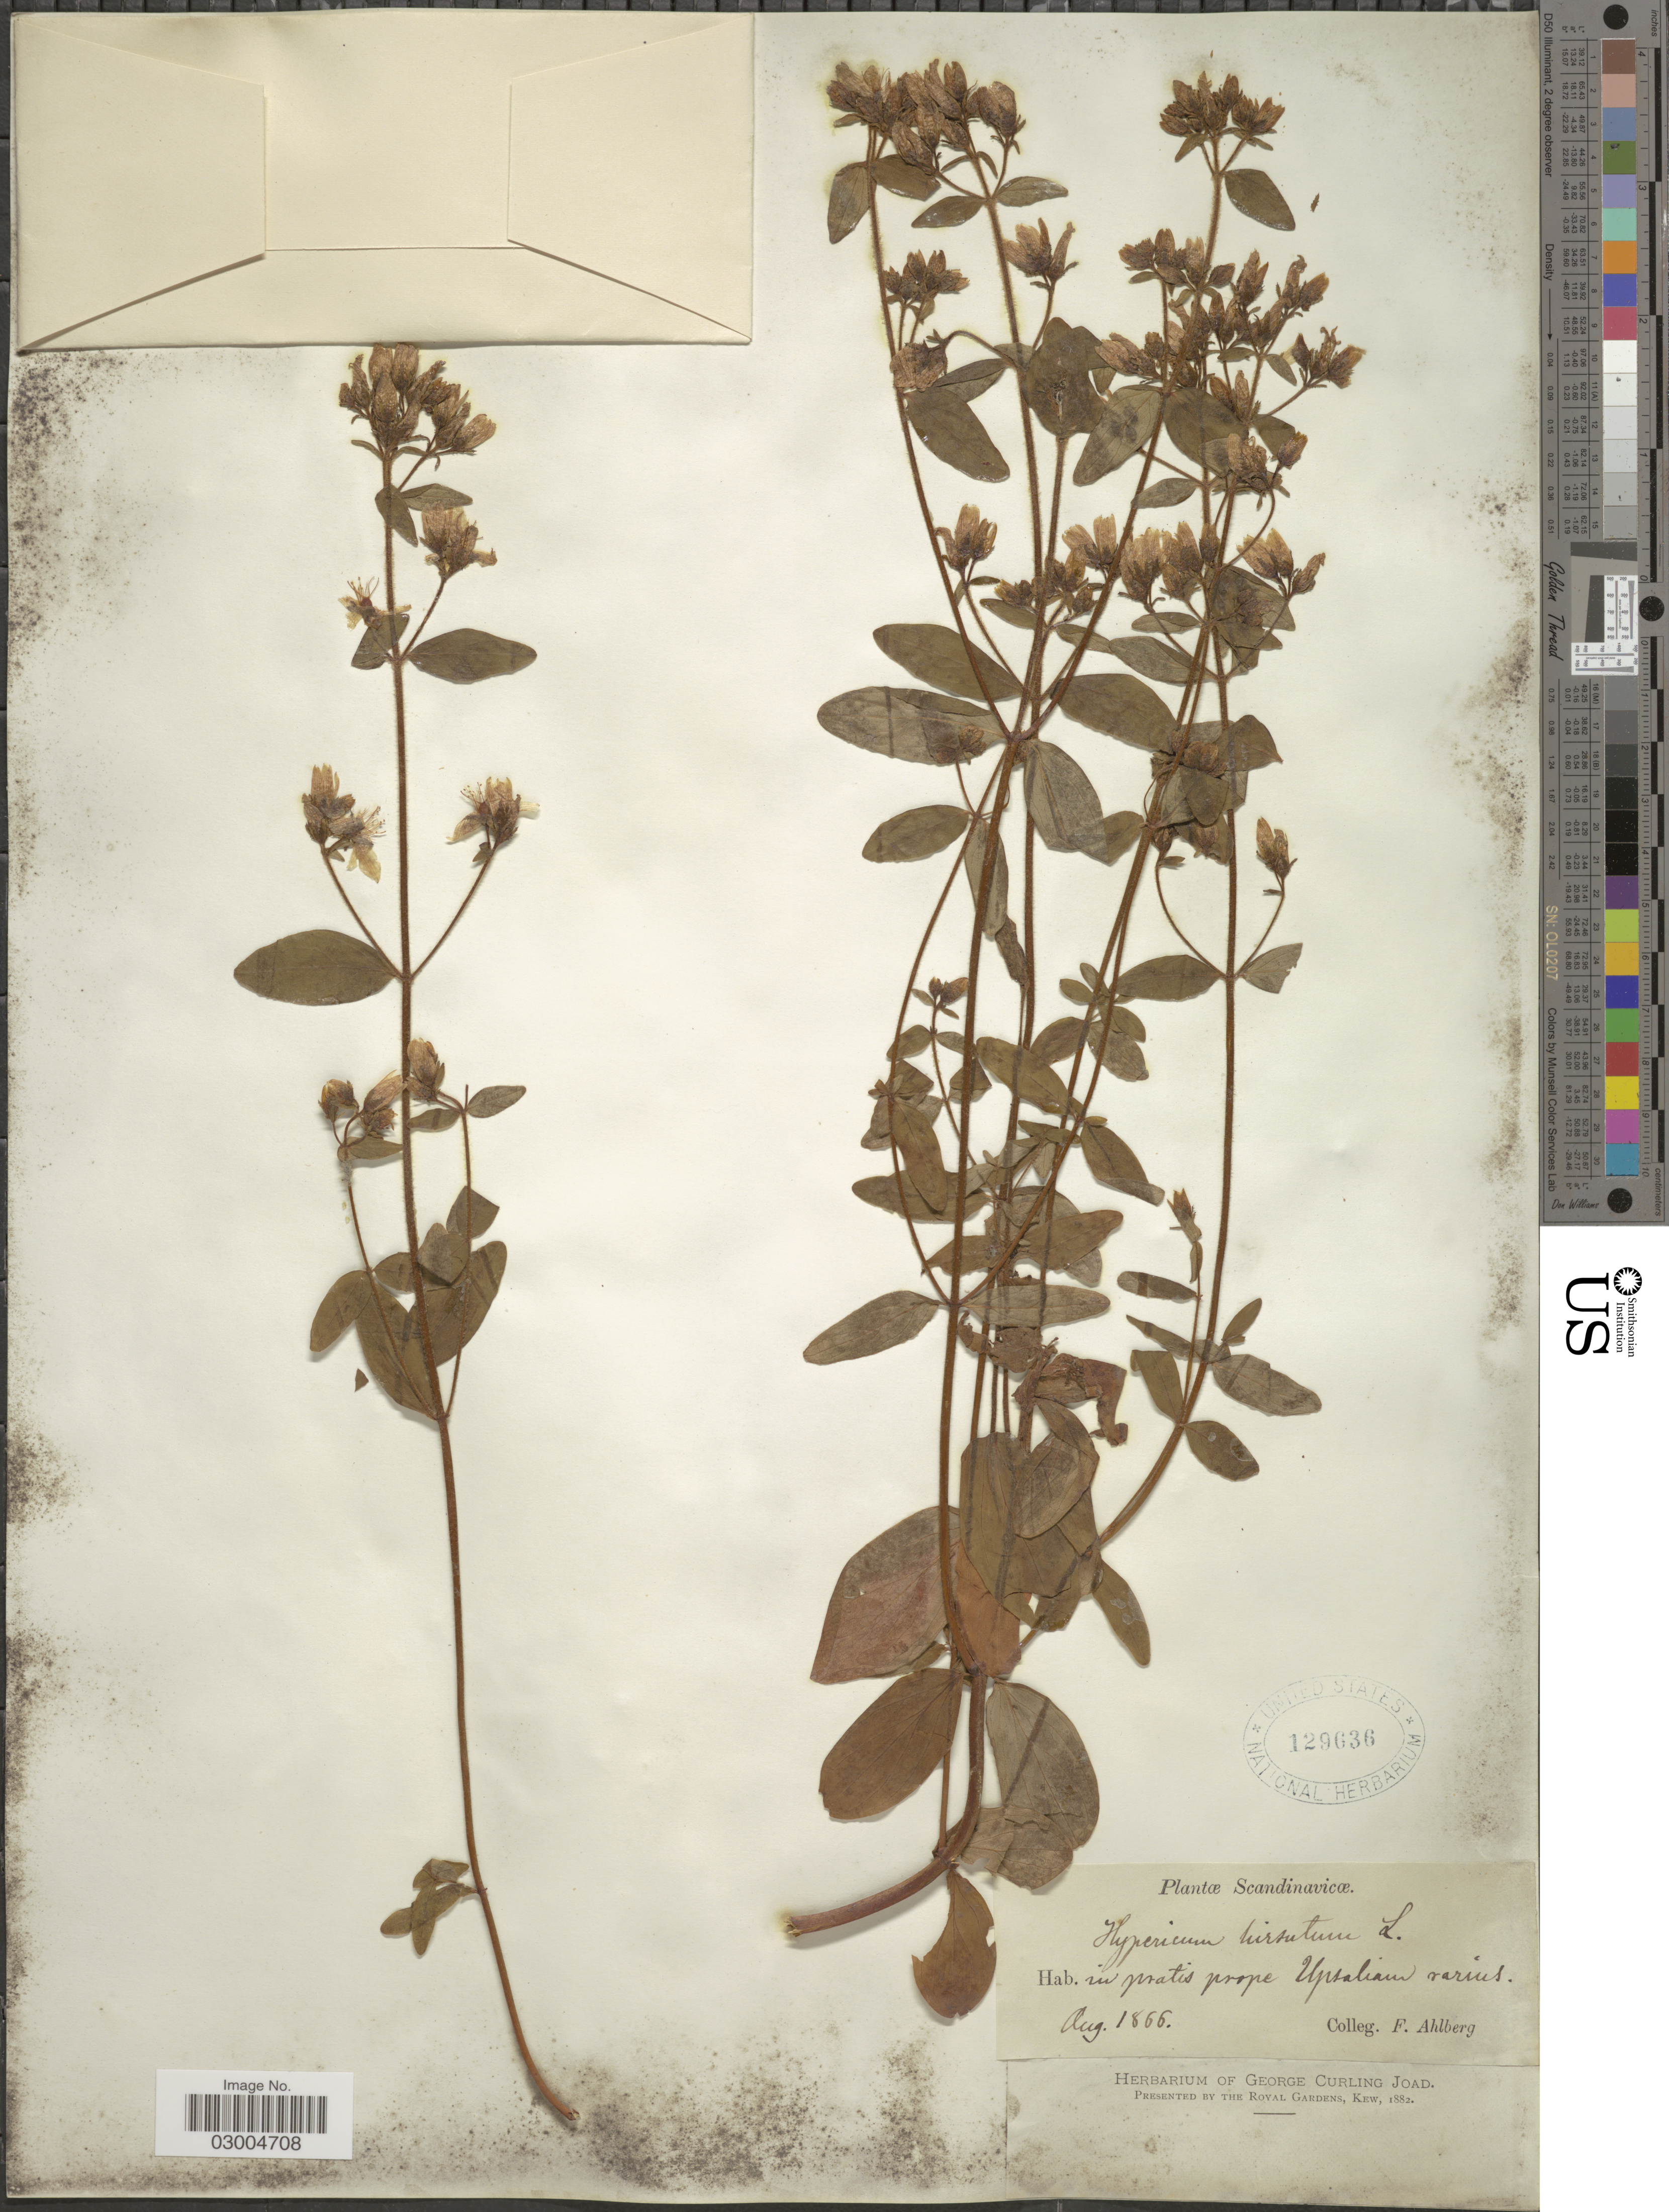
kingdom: Plantae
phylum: Tracheophyta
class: Magnoliopsida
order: Malpighiales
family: Hypericaceae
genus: Hypericum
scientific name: Hypericum hirsutum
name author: L.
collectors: F. Ahlberg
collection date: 1866-08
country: Sweden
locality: Scandinavicæ. In pratis prope Upsaliam varius.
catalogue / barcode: US 129636